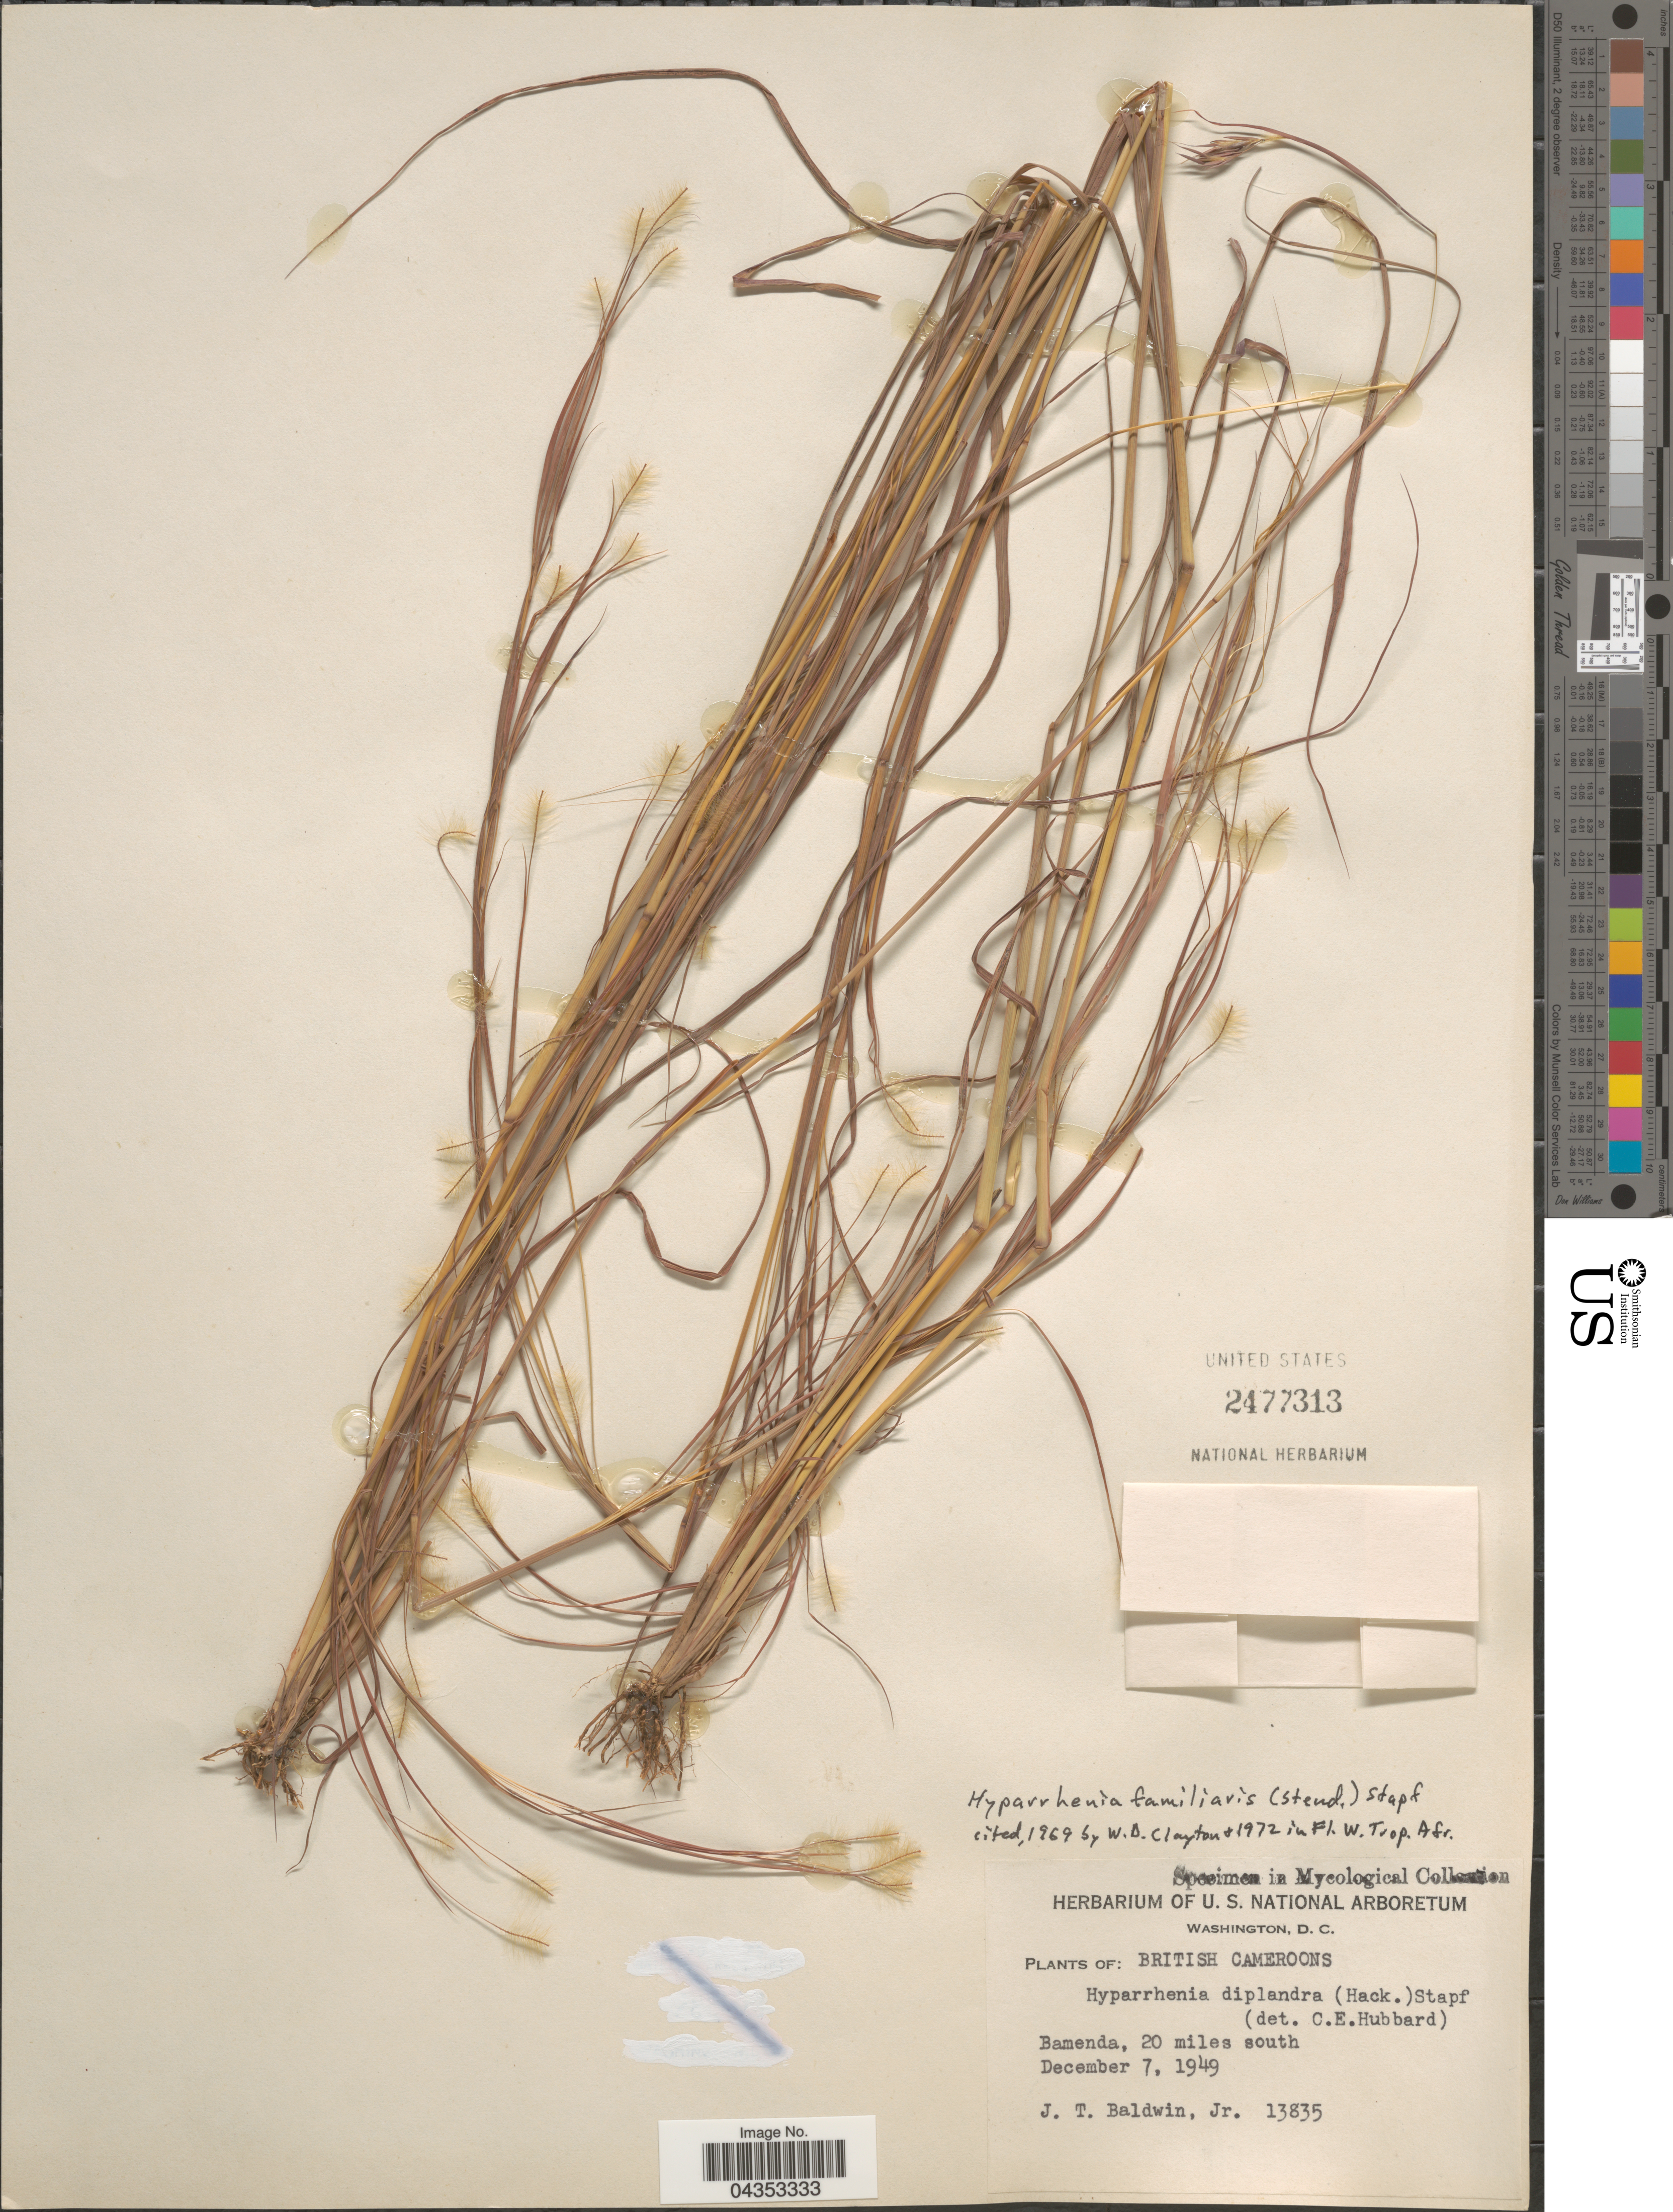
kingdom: Plantae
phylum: Tracheophyta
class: Liliopsida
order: Poales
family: Poaceae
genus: Hyparrhenia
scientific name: Hyparrhenia familiaris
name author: (Steud.) Stapf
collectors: J. T. Baldwin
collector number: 13835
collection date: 1949-12-07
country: Cameroon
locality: British Cameroons. Bamenda, 20 miles south.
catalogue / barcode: US 2477313